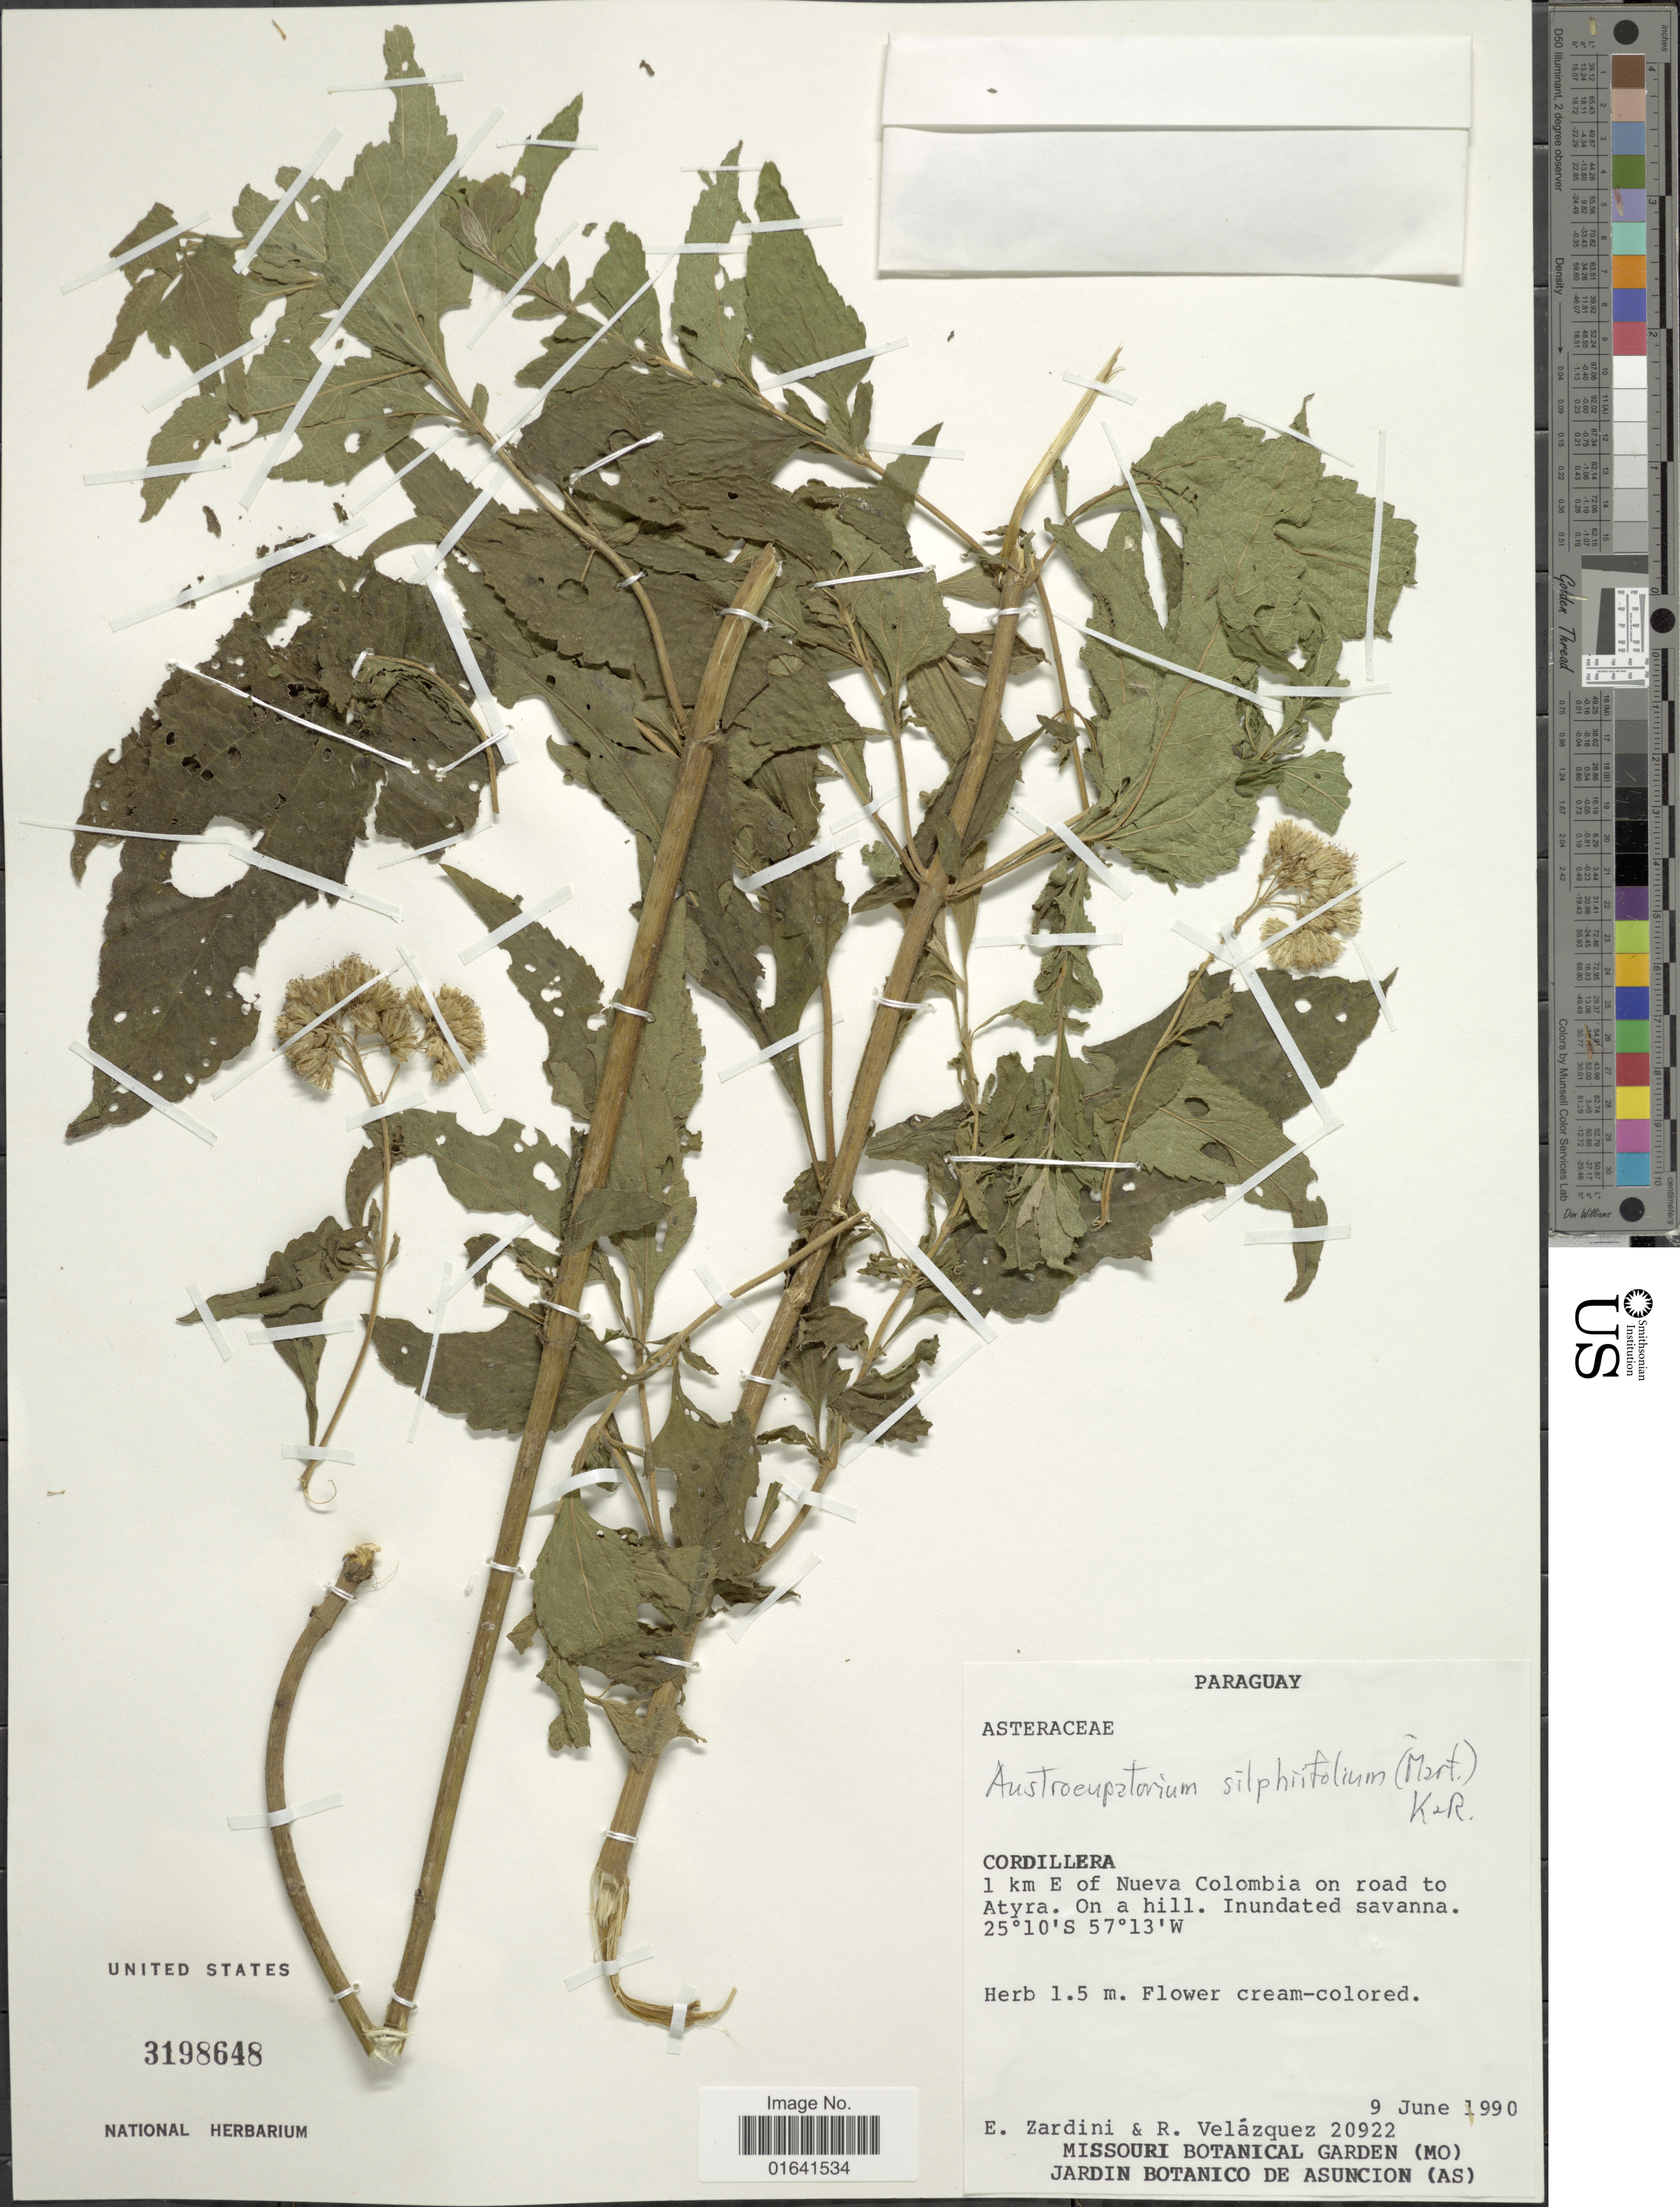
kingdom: Plantae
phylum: Tracheophyta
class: Magnoliopsida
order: Asterales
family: Asteraceae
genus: Austroeupatorium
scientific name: Austroeupatorium silphiifolium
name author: (Mart.) R.M. King & H. Rob.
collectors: E. M. Zardini & R. Velázquez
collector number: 20922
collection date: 1990-06-09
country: Paraguay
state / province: Cordillera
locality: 1 km E of Nueva Colombia on road to Atyra. On a hill. Inundated savanna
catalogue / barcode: US 3198648